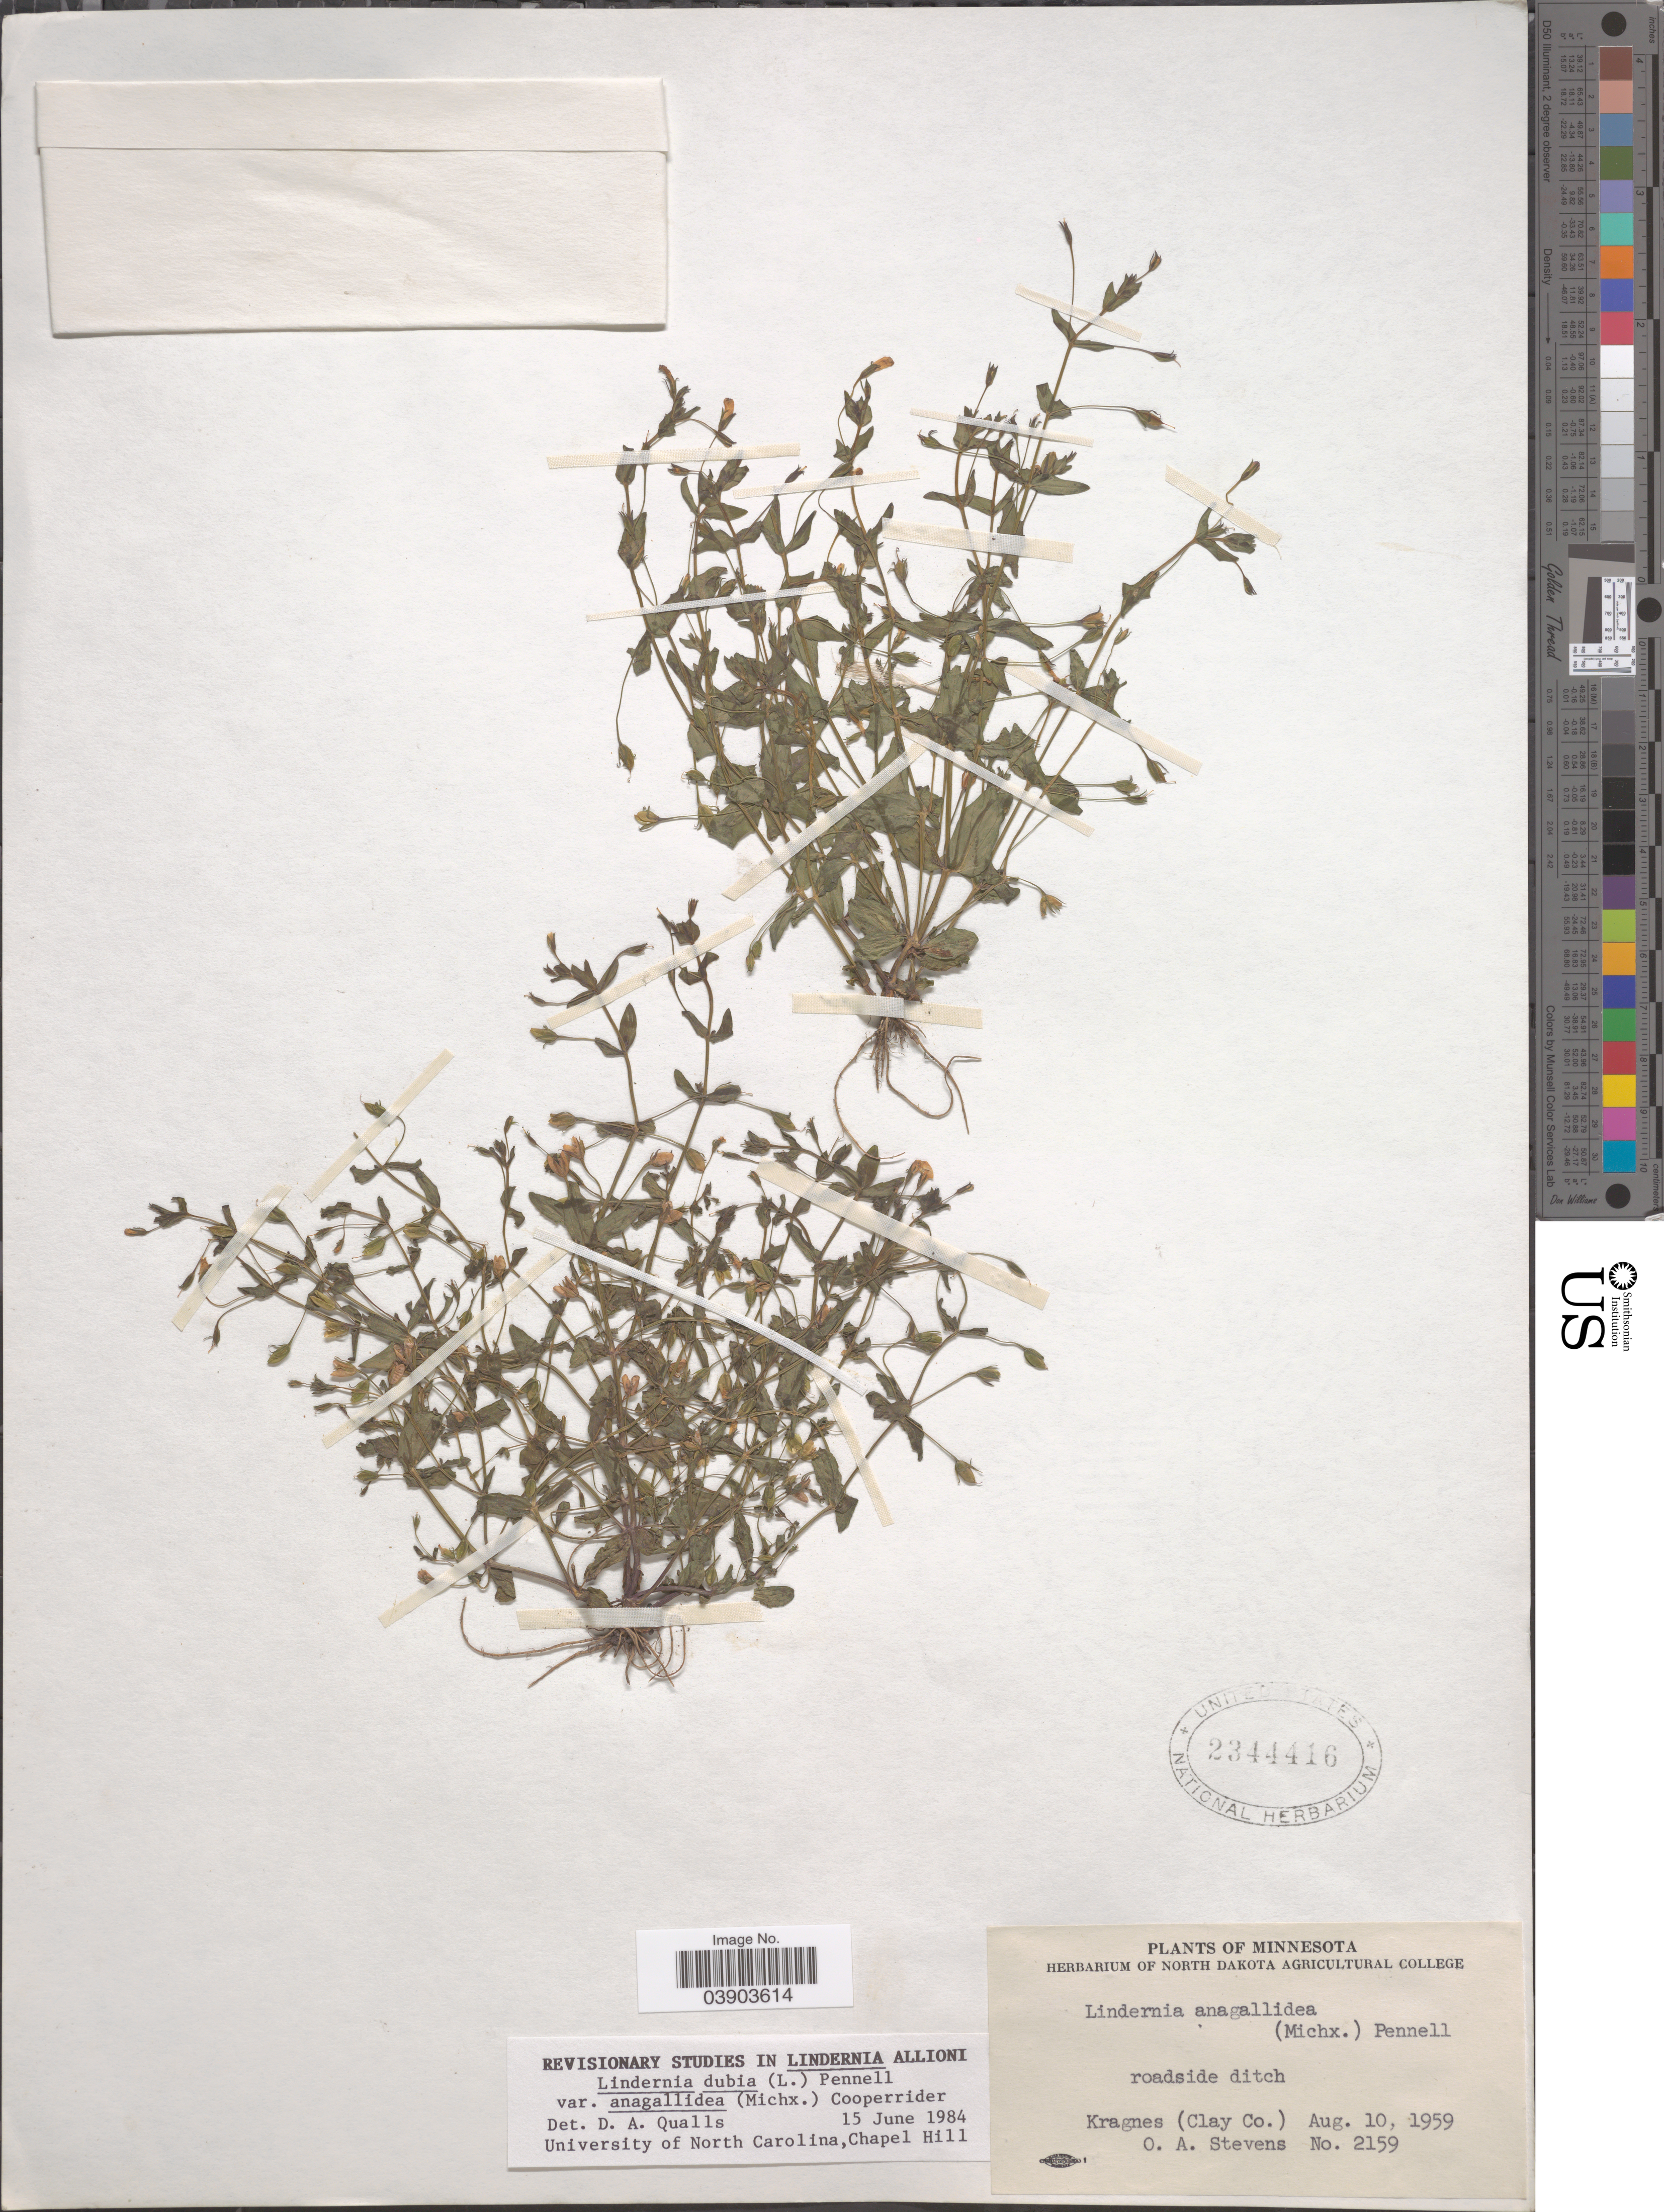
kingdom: Plantae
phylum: Tracheophyta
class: Magnoliopsida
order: Lamiales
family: Linderniaceae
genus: Lindernia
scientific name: Lindernia dubia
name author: (L.) Pennell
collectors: O. A. Stevens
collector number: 2159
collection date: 1959-08-10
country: United States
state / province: Minnesota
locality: Kragnes (Clay Co.).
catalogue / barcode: US 2344416